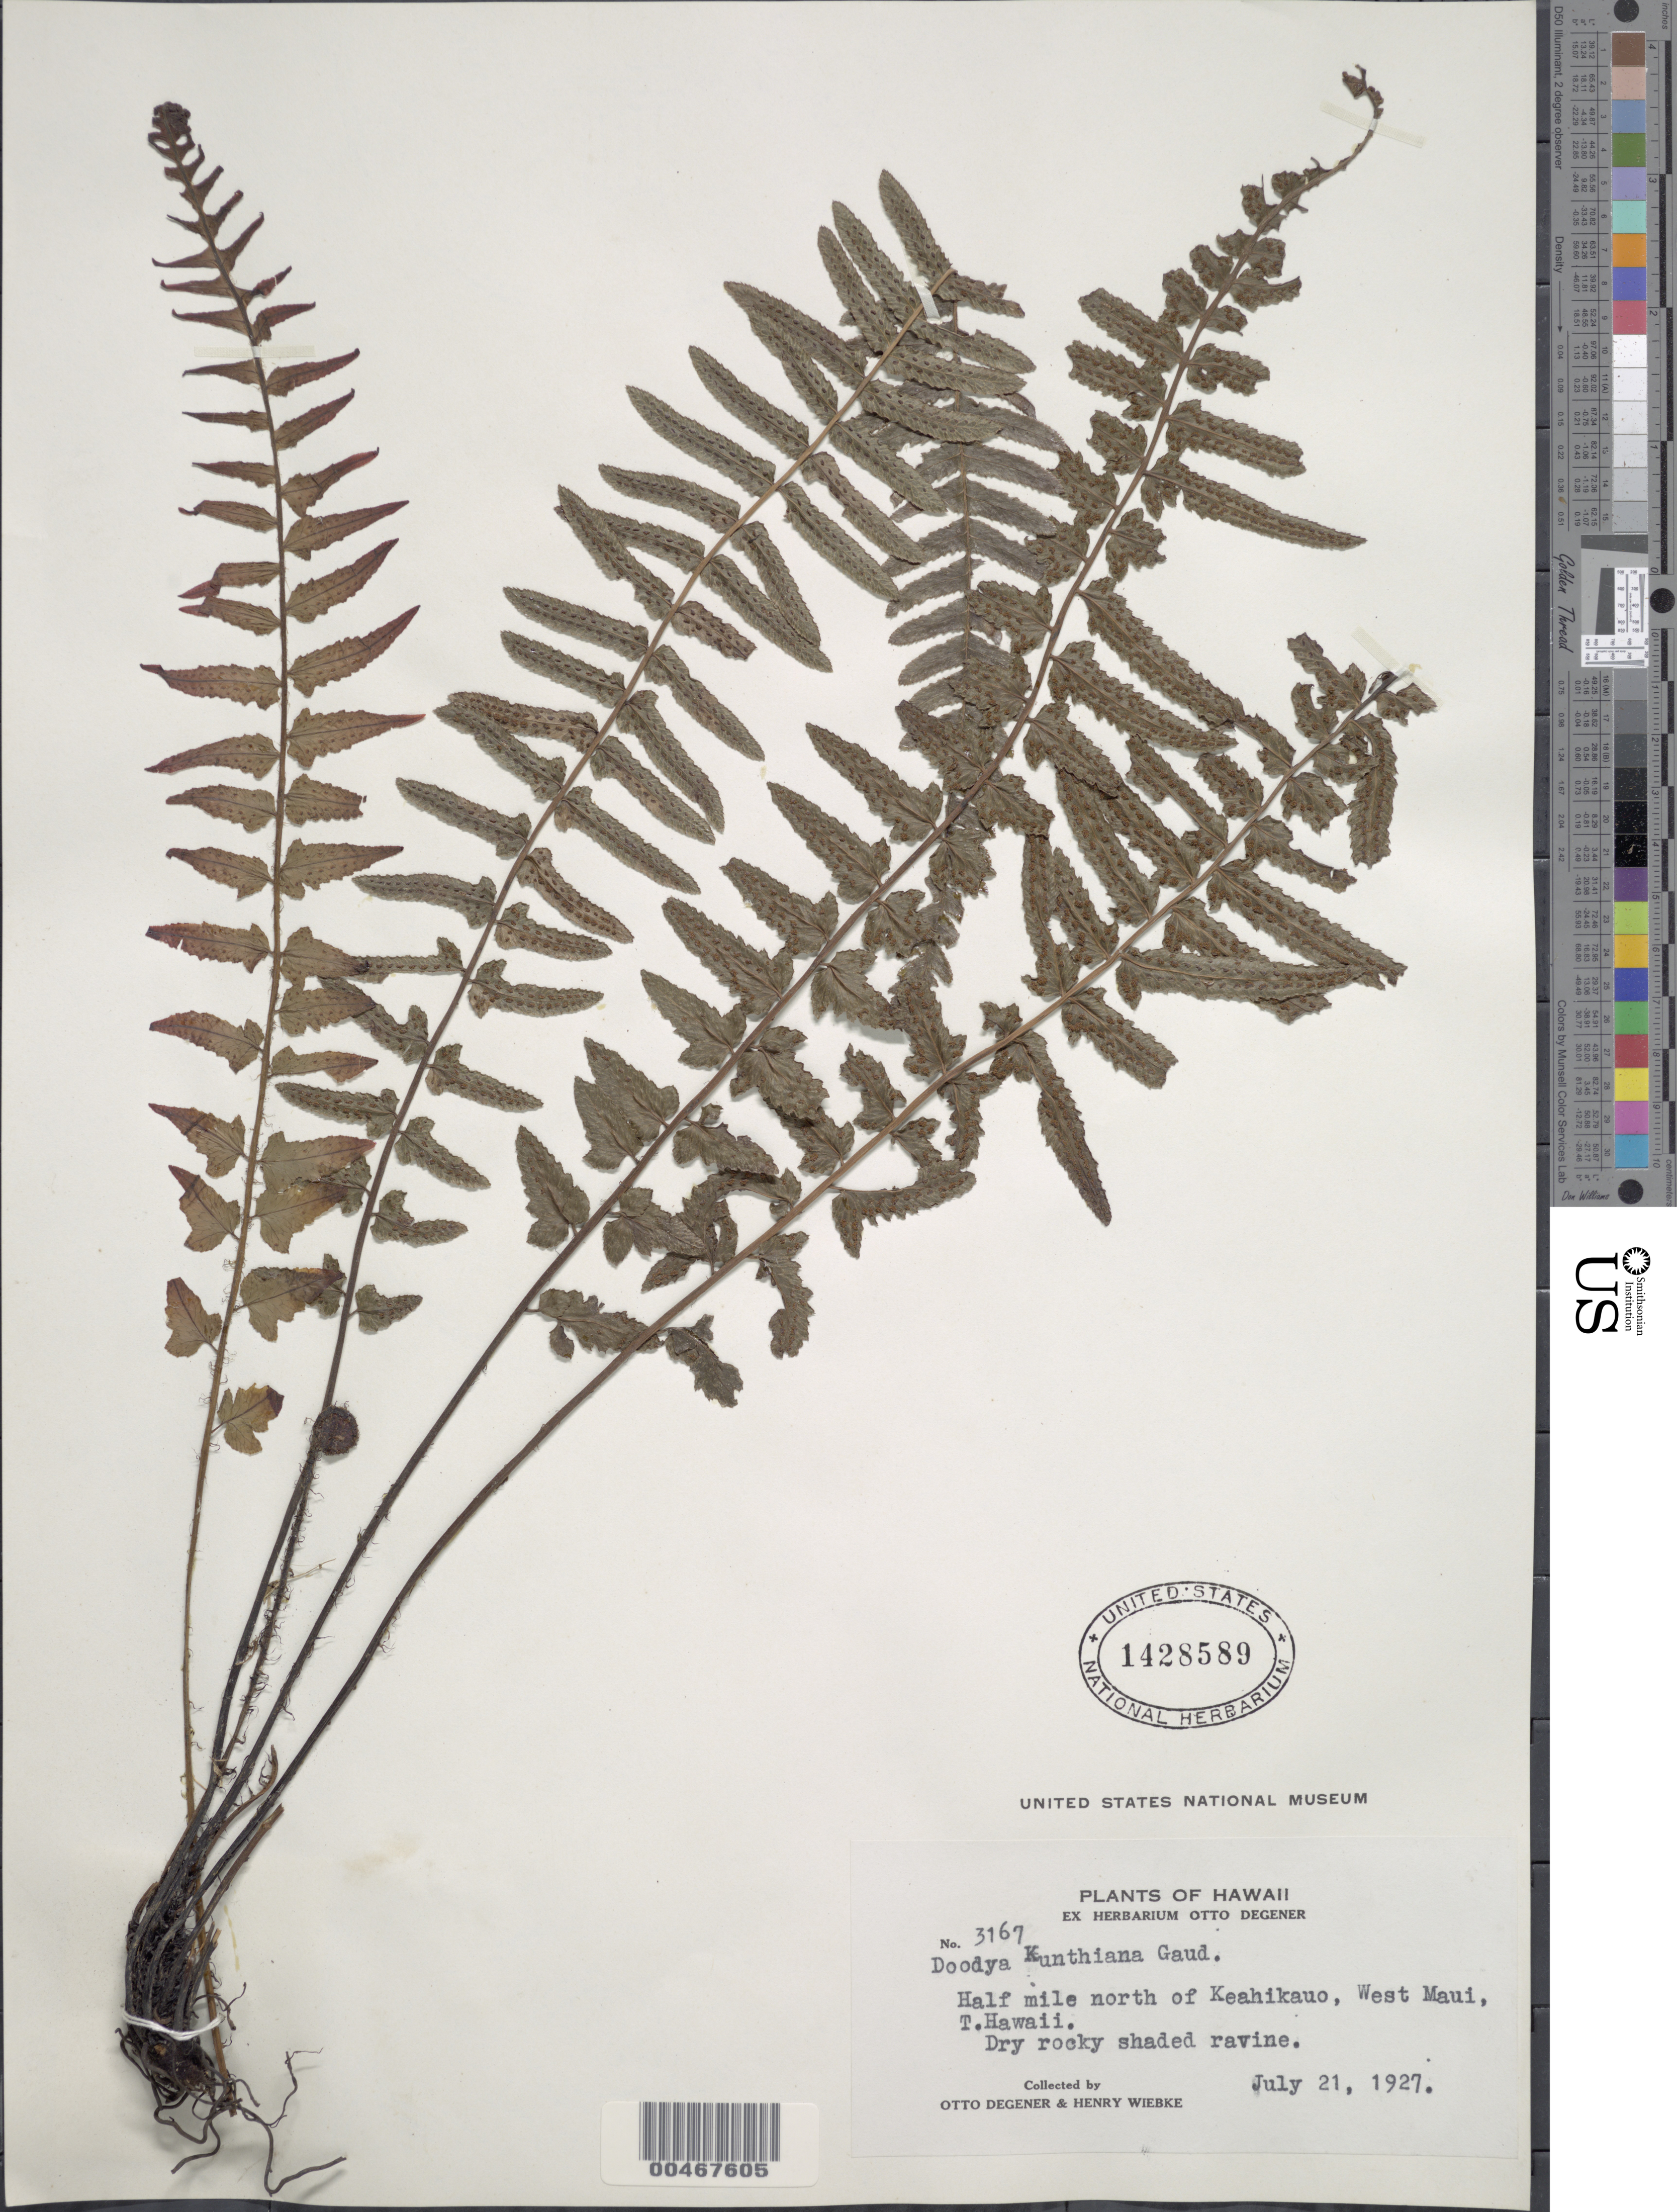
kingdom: Plantae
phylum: Tracheophyta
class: Polypodiopsida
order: Polypodiales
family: Blechnaceae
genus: Doodia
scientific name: Doodia kunthiana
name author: Gaudich.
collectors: O. Degener & H. Wiebke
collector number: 3167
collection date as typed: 21 Jul 1927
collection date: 1927-07-21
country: United States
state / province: Hawaii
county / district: Maui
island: Maui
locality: Ravine 0.5 mile north of Keahikauo, West Maui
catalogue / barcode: US 1428589